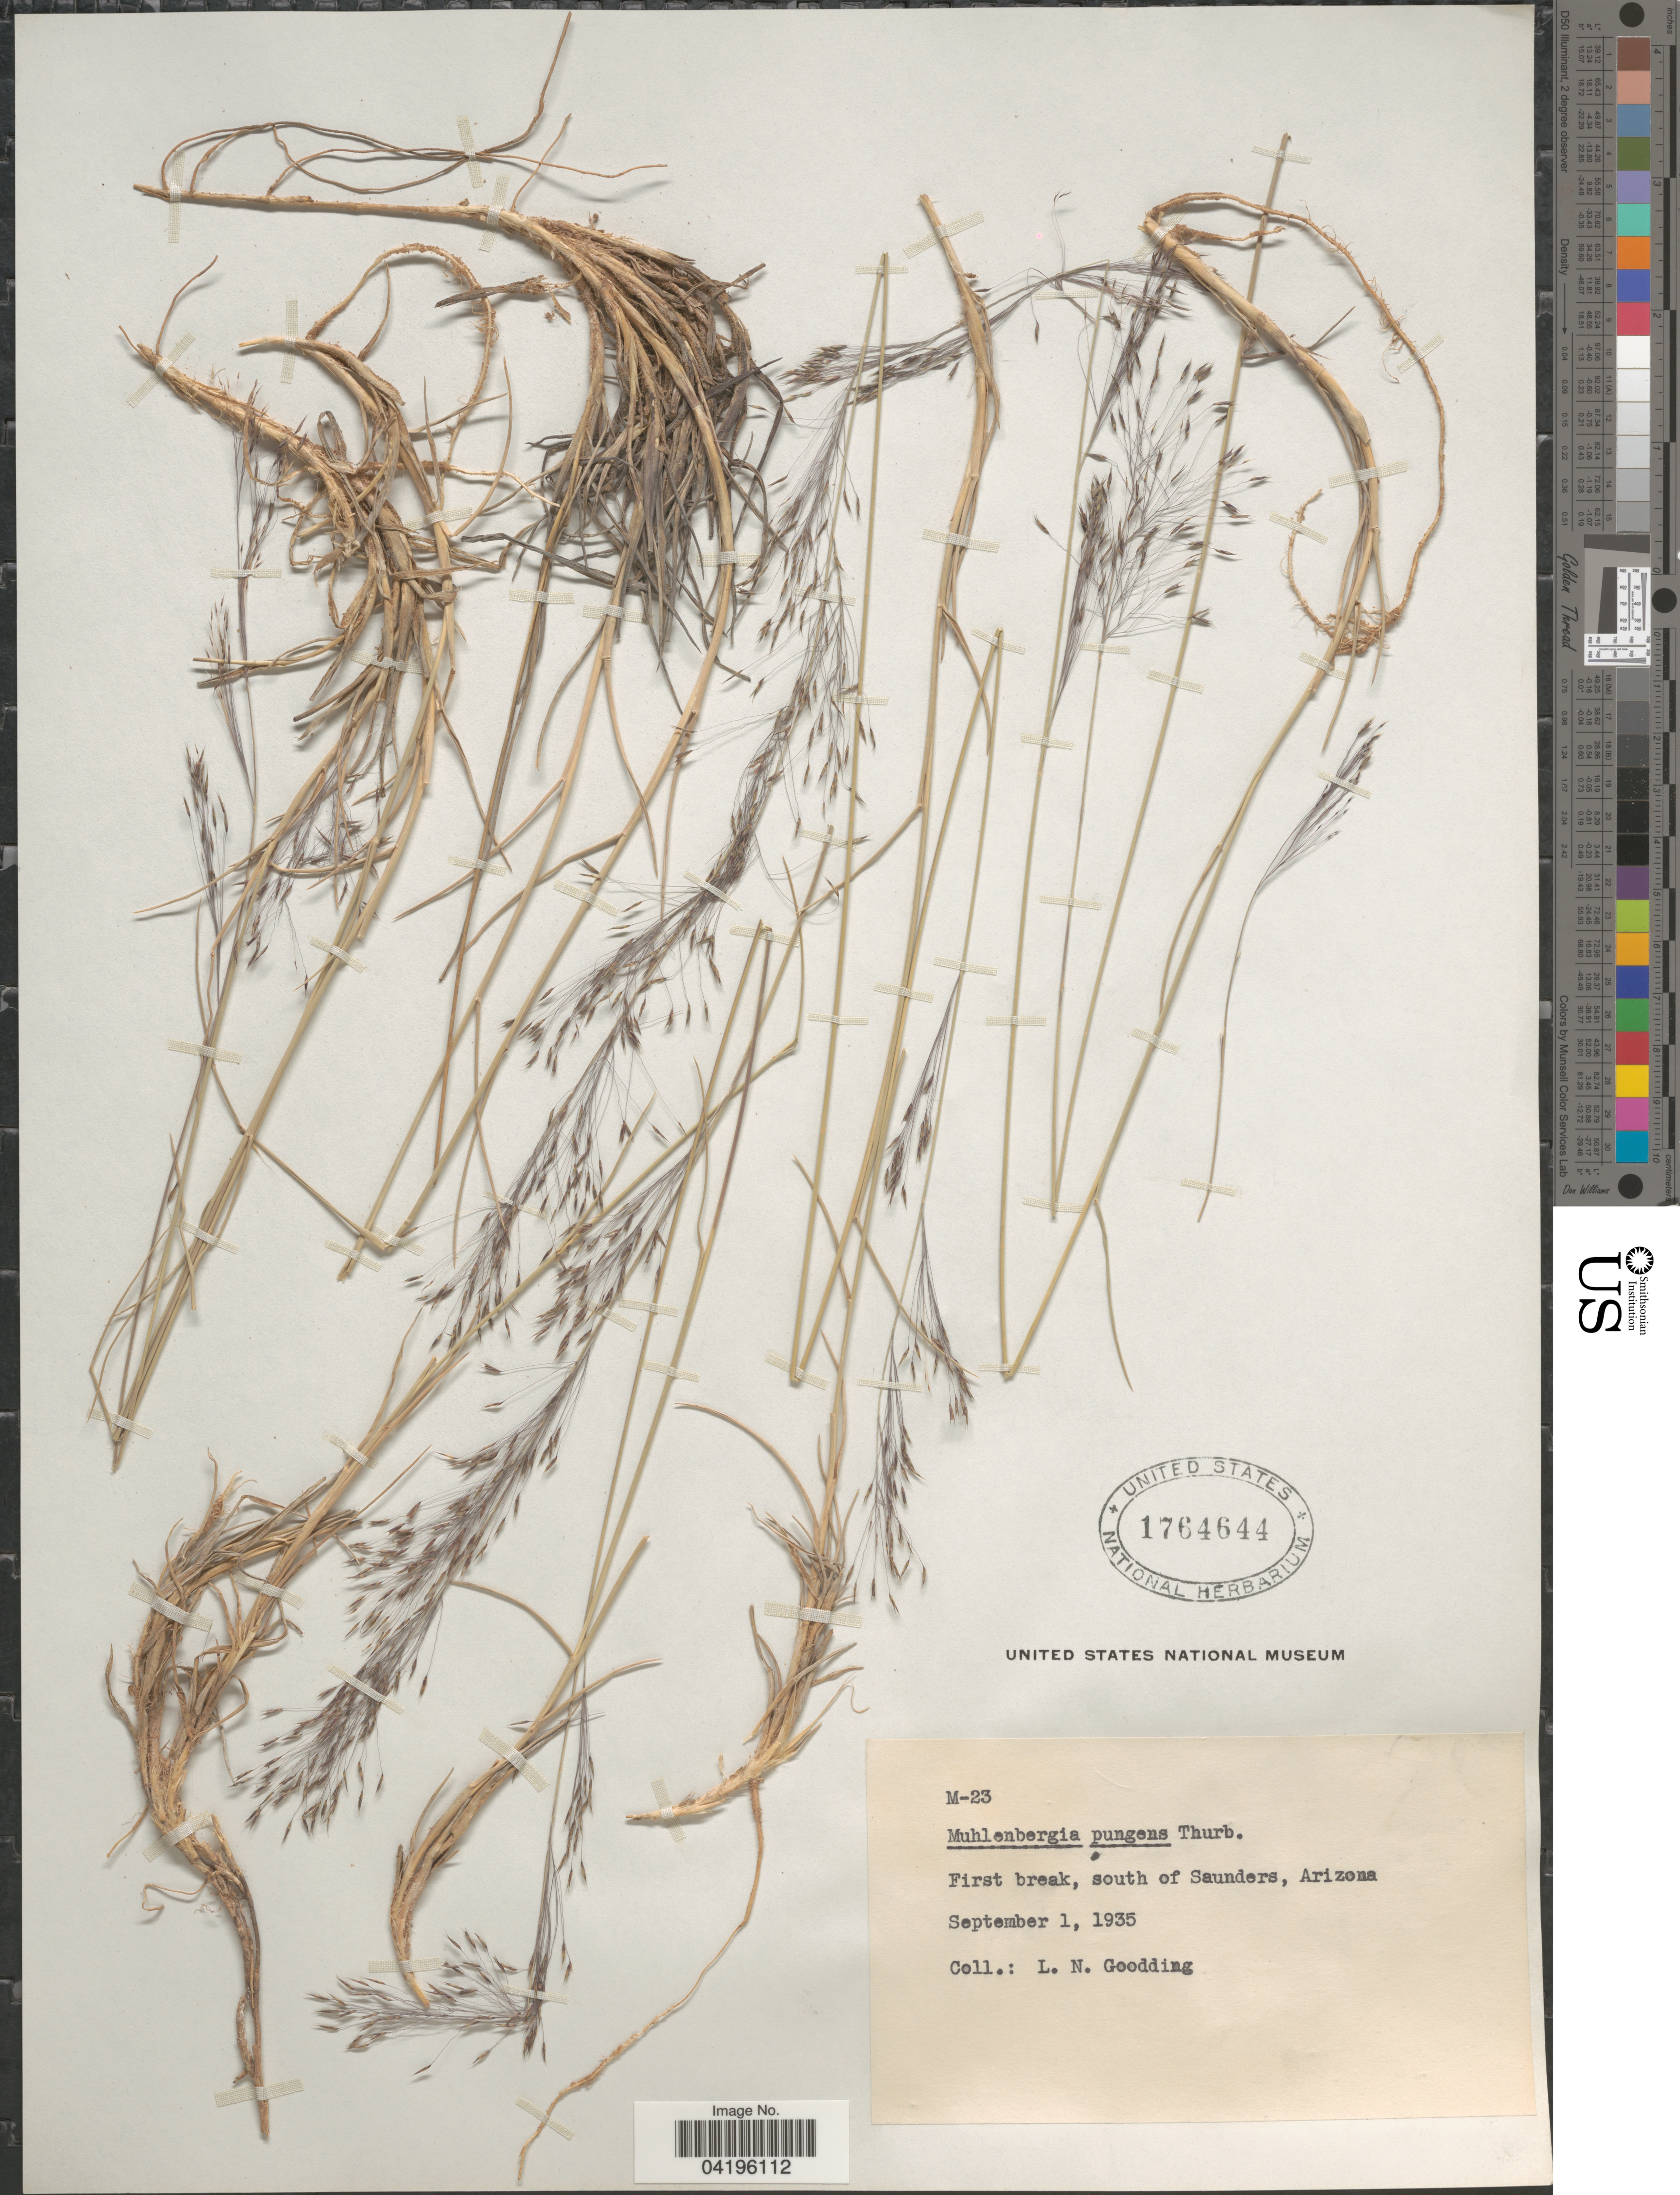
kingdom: Plantae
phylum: Tracheophyta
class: Liliopsida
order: Poales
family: Poaceae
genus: Muhlenbergia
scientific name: Muhlenbergia pungens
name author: Thurb. ex A. Gray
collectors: L. N. Goodding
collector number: M-23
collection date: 1935-09-01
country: United States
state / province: Arizona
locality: First break, south of Saunders.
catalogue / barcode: US 1764644